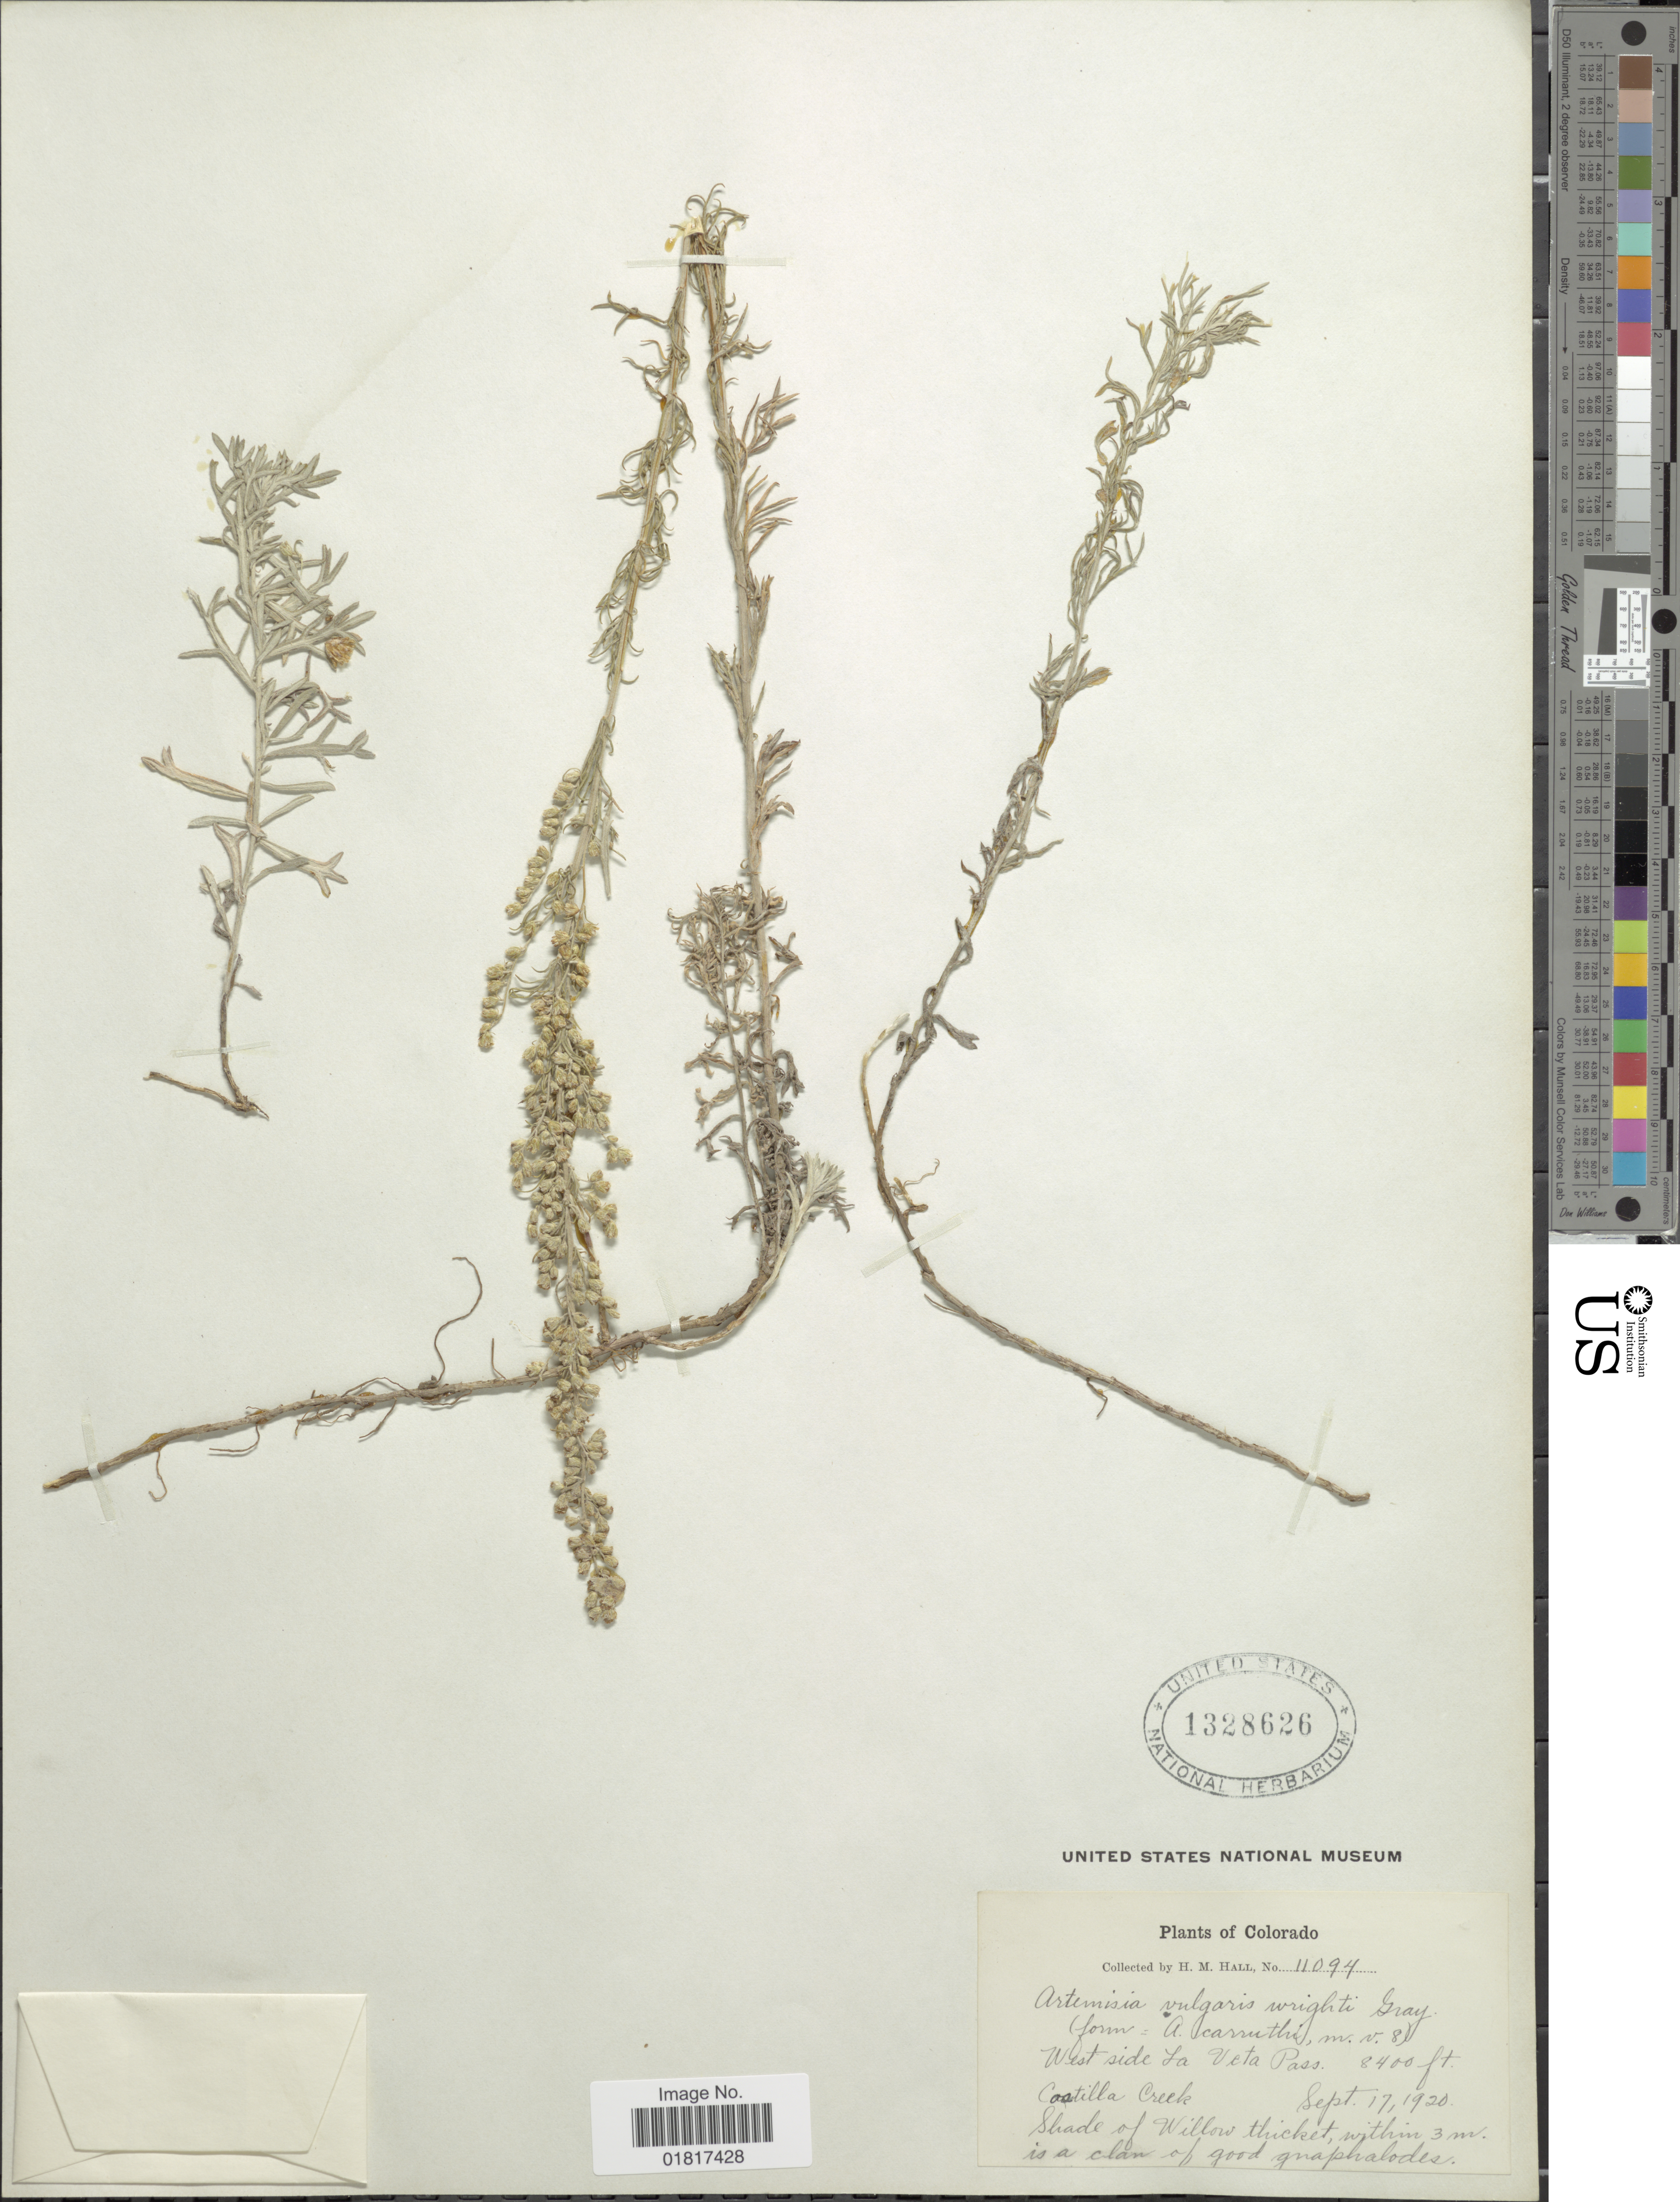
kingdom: Plantae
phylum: Tracheophyta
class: Magnoliopsida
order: Asterales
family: Asteraceae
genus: Artemisia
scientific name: Artemisia vulgaris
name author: L.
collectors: H. M. Hall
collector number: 11094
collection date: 1920-09-17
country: United States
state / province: Colorado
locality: West side La Veta Pass, Costilla Creek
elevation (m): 2560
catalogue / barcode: US 1328626